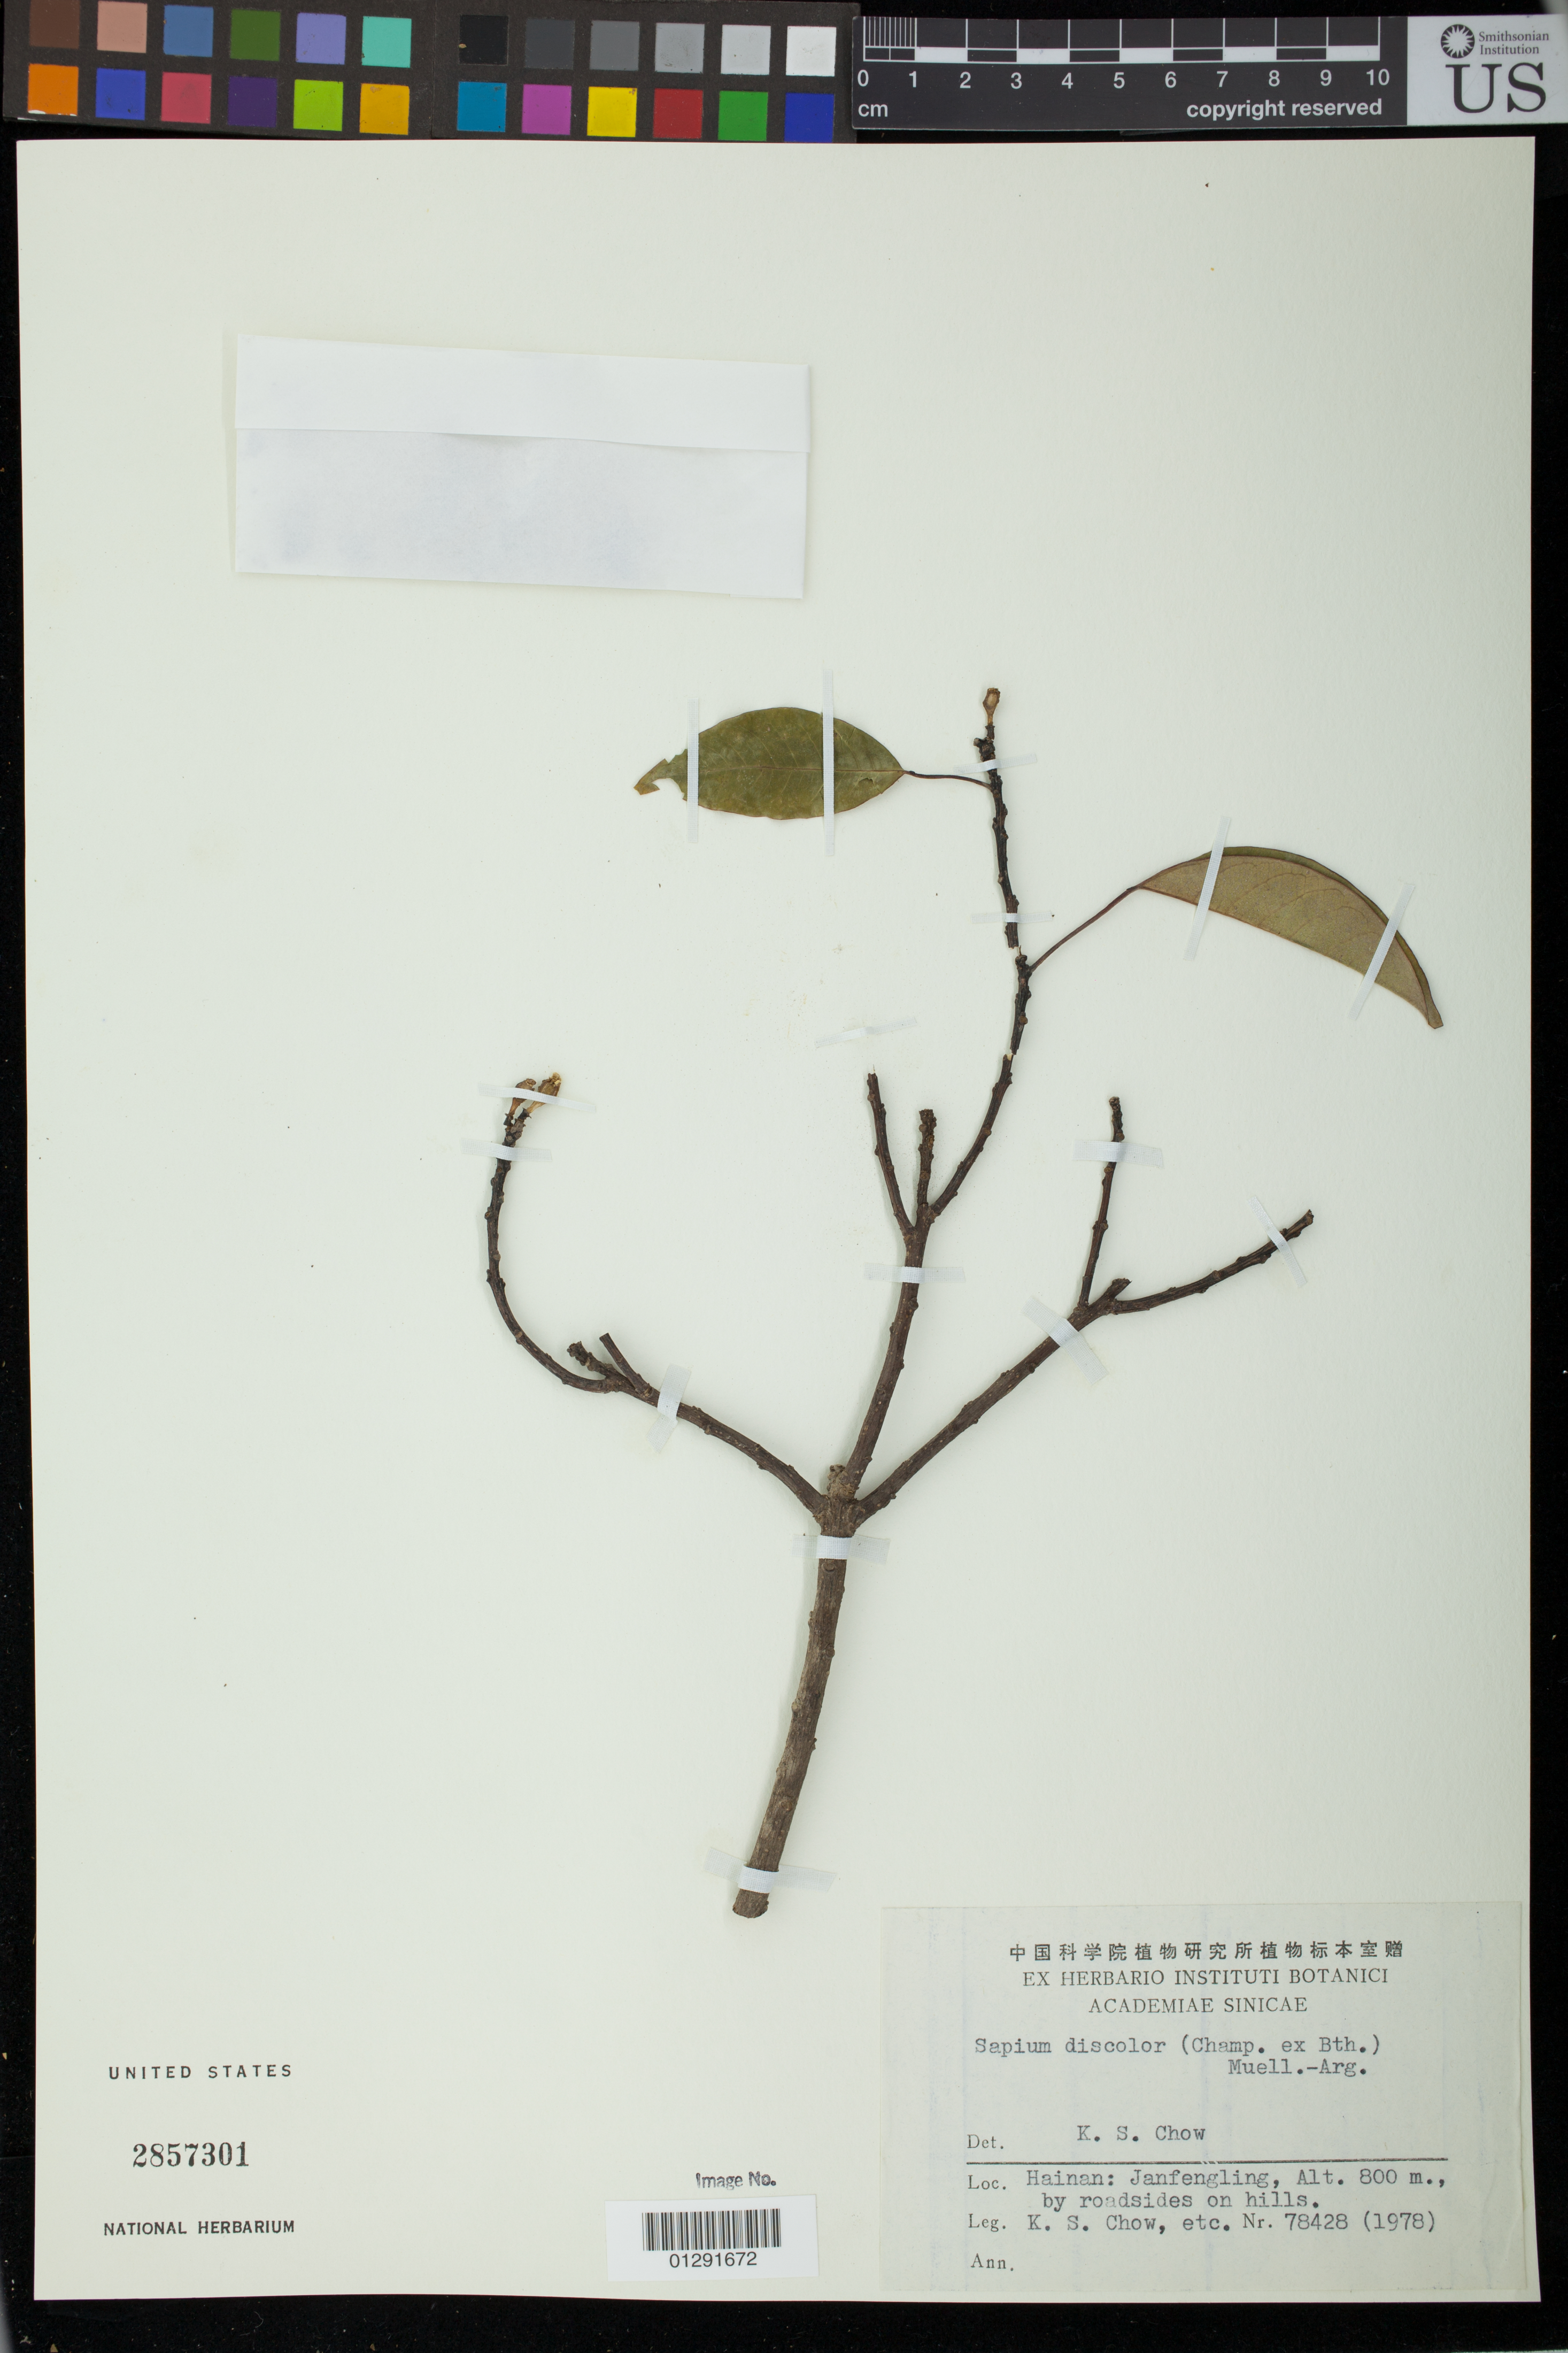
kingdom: Plantae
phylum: Tracheophyta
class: Magnoliopsida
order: Malpighiales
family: Euphorbiaceae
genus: Sapium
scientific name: Sapium discolor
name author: M. Arg.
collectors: K. S. Chow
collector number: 78428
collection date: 1978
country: China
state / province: Hainan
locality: Jianfengling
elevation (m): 800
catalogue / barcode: US 2857301